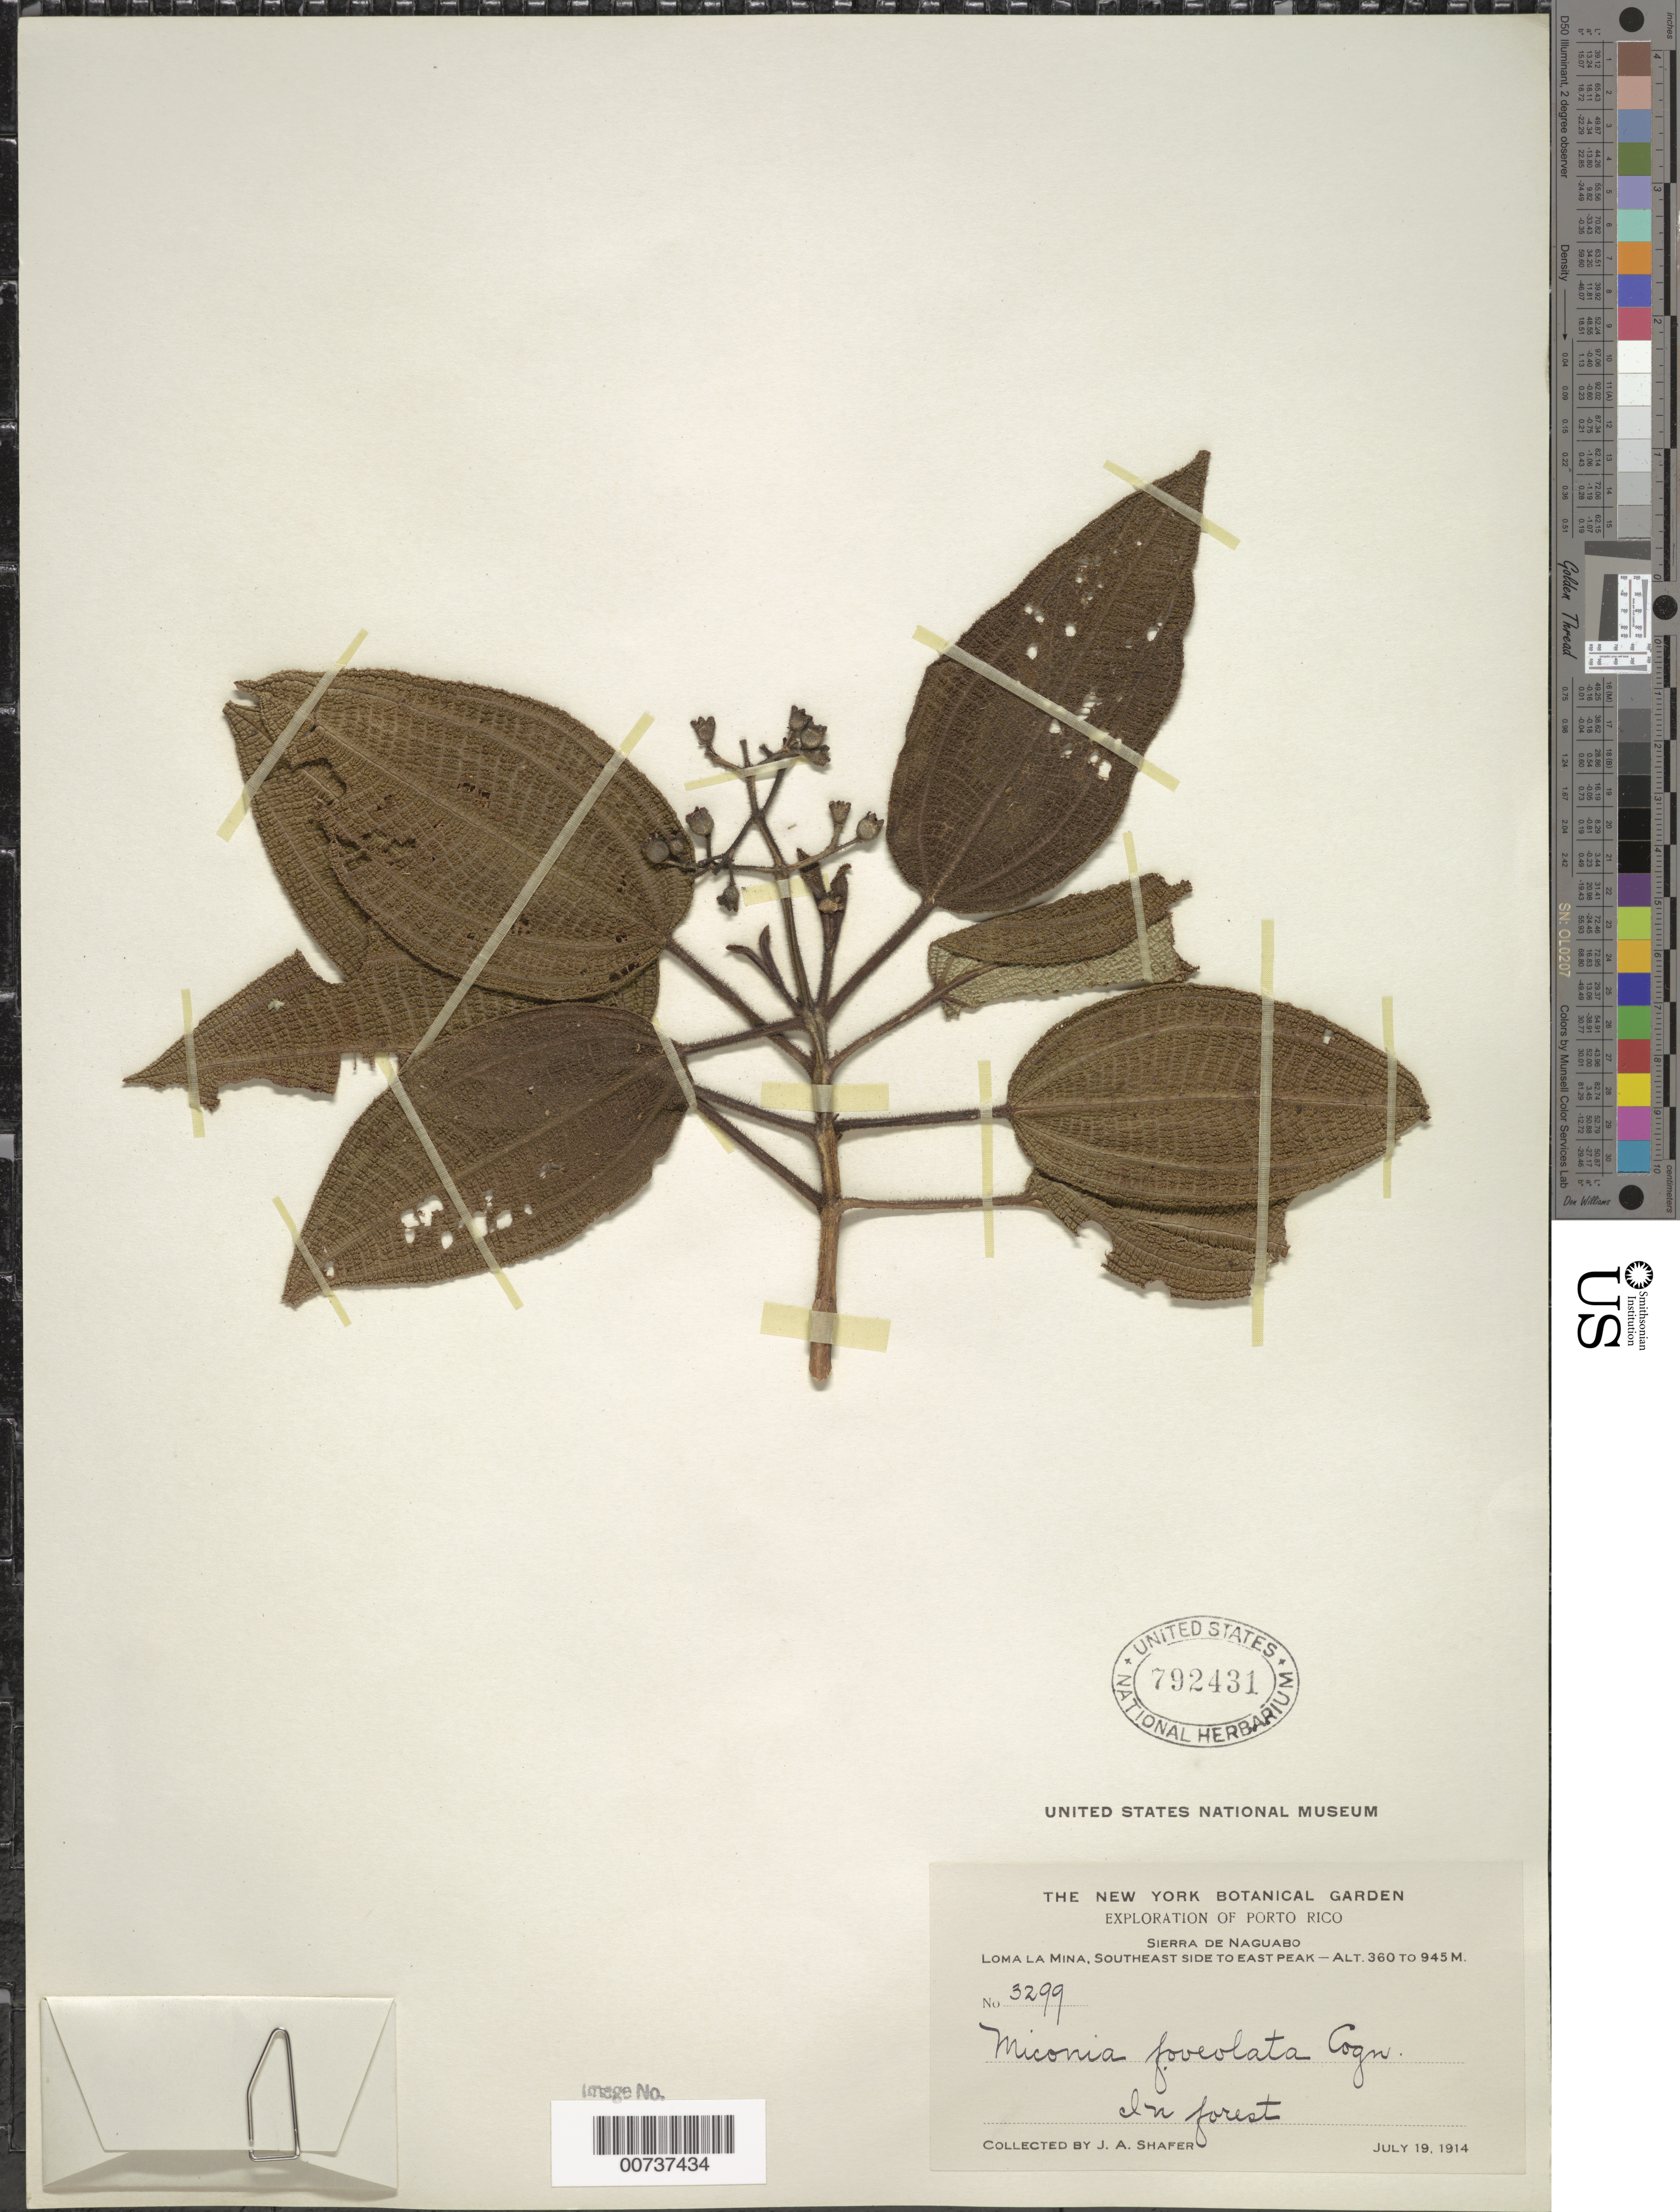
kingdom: Plantae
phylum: Tracheophyta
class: Magnoliopsida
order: Myrtales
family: Melastomataceae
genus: Miconia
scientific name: Miconia foveolata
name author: Cogn.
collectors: J. A. Shafer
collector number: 3299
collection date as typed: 19 Jul 1914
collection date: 1914-07-19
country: Puerto Rico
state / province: Naguabo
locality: Sierra de Naguabo, Loma La Mina, southeast side to east peak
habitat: In forest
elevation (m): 360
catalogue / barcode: US 792431